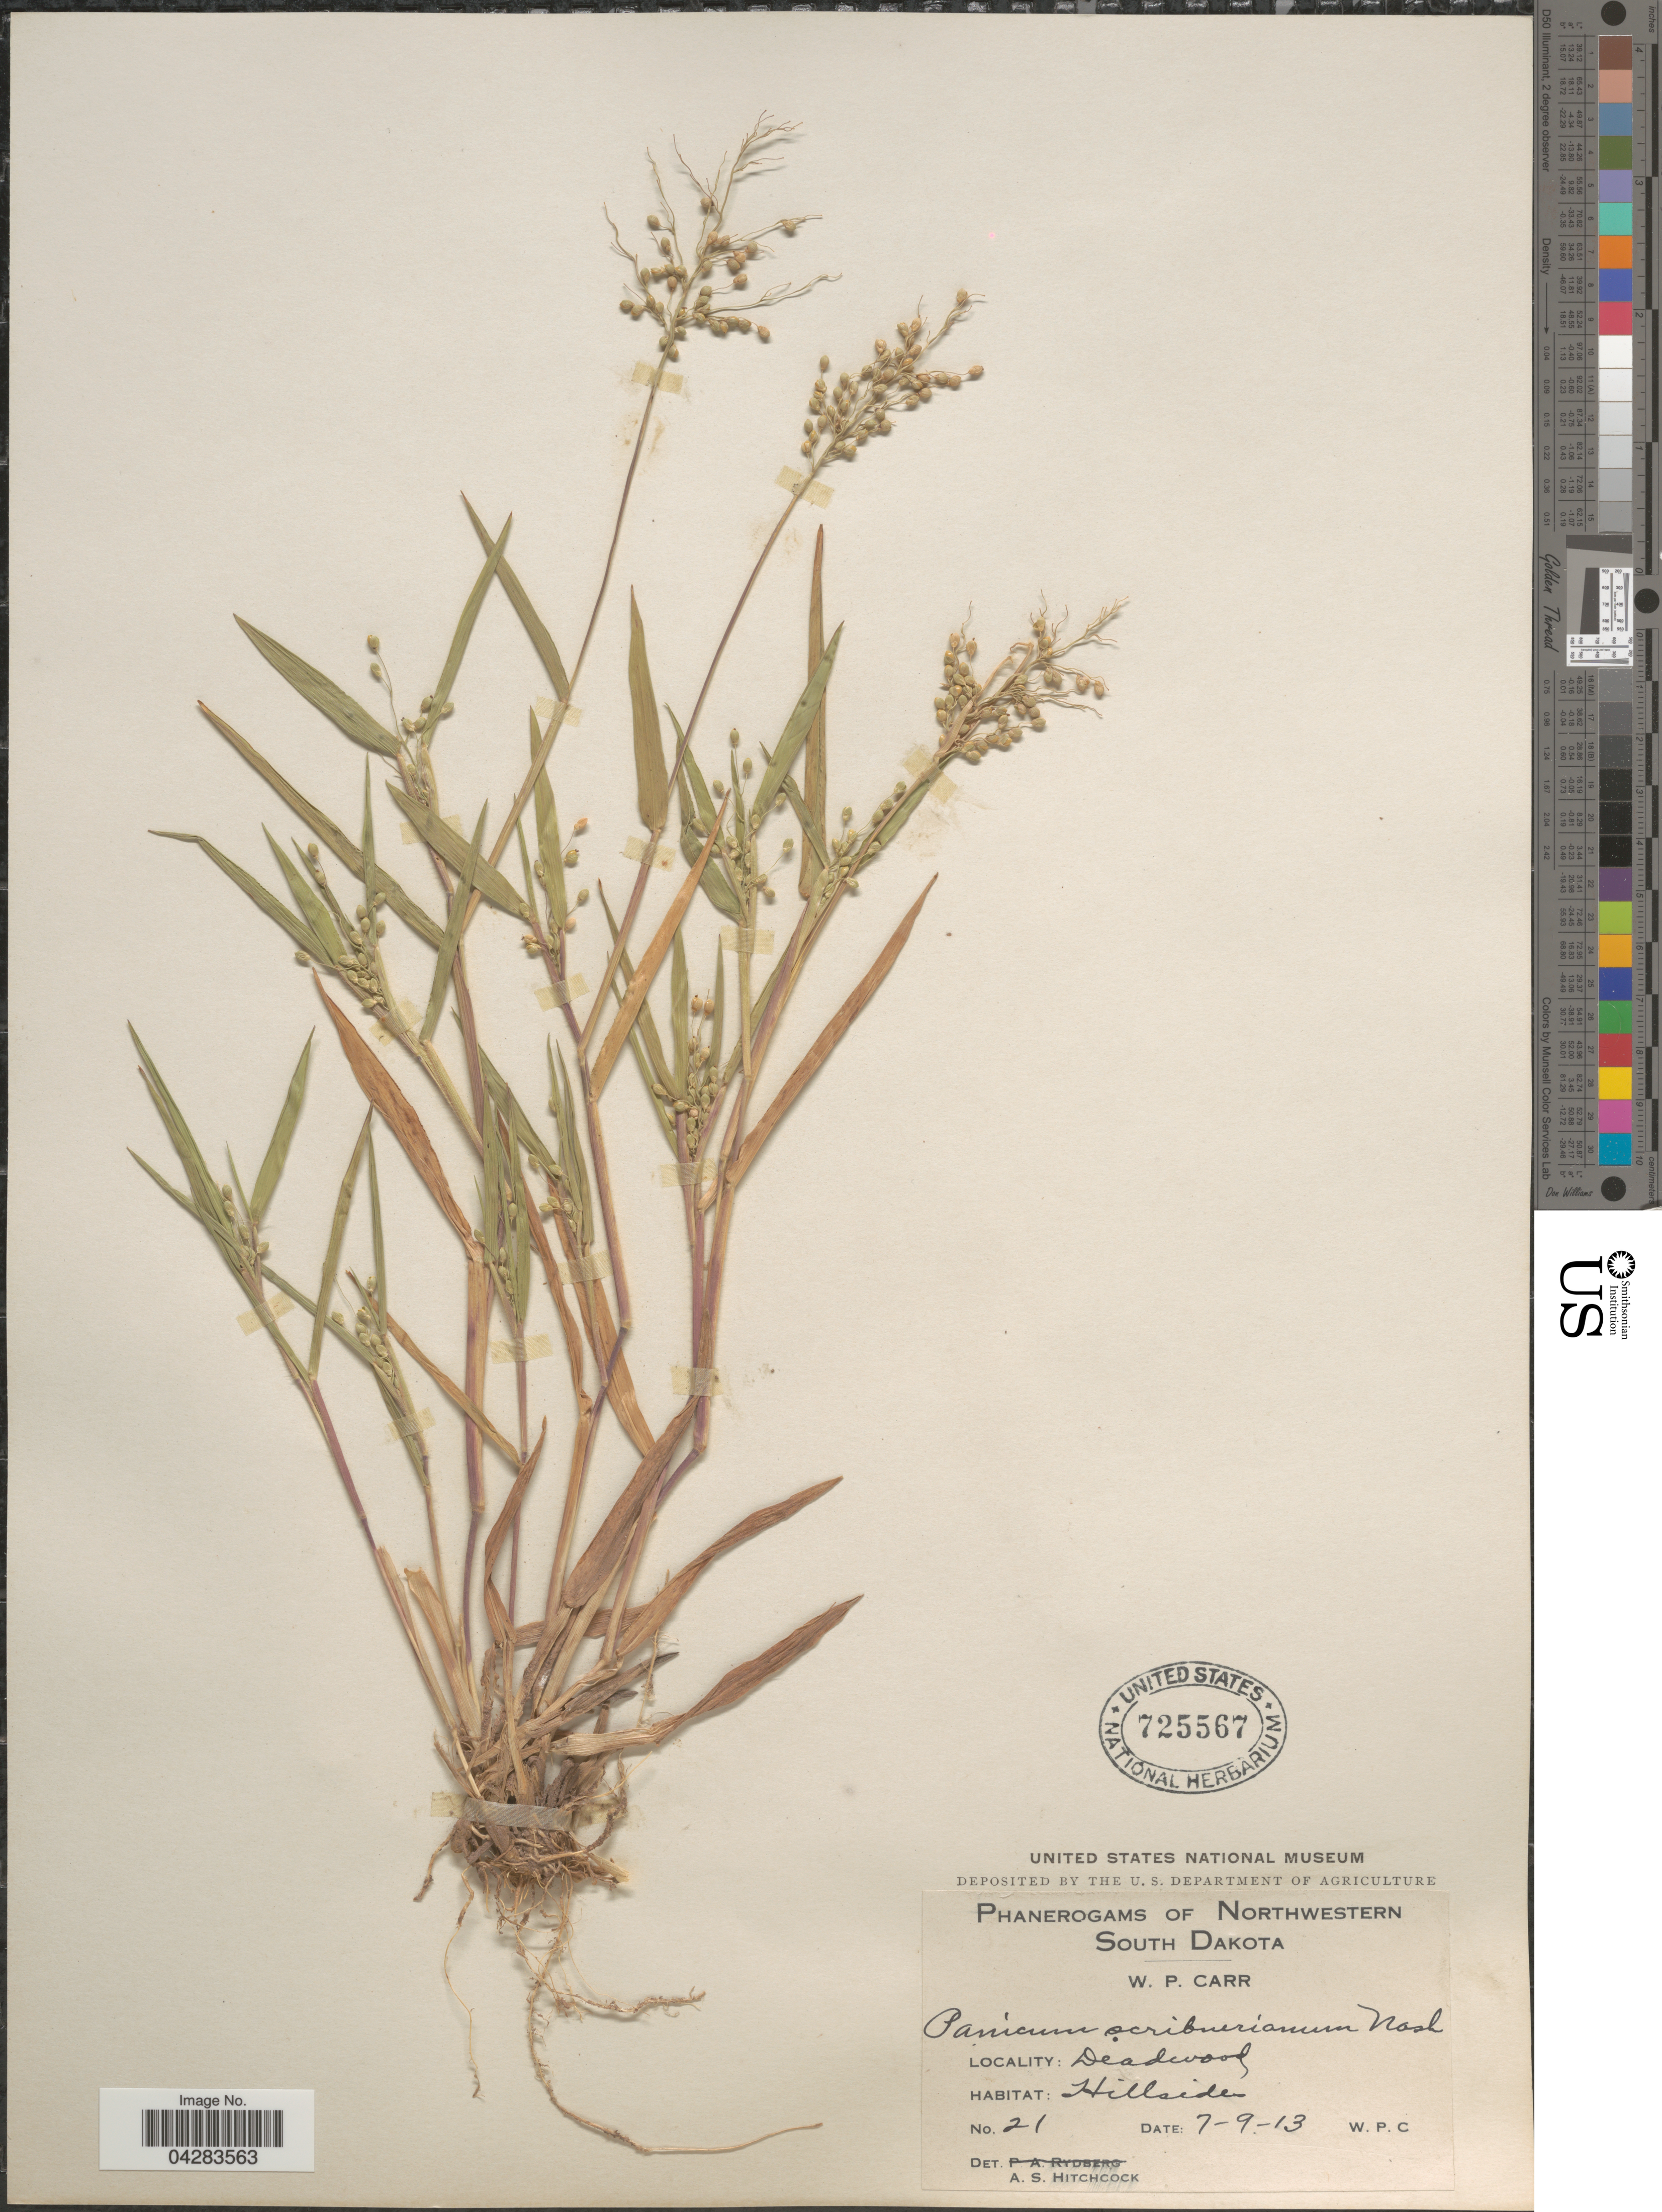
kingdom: Plantae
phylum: Tracheophyta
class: Liliopsida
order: Poales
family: Poaceae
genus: Dichanthelium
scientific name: Dichanthelium oligosanthes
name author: (Schult.) Gould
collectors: W. Carr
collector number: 21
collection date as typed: Transcribed d/m/y: 9/7/13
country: United States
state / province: South Dakota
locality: Northwestern South Dakota. Deadwood. Hillsides.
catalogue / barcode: US 725567